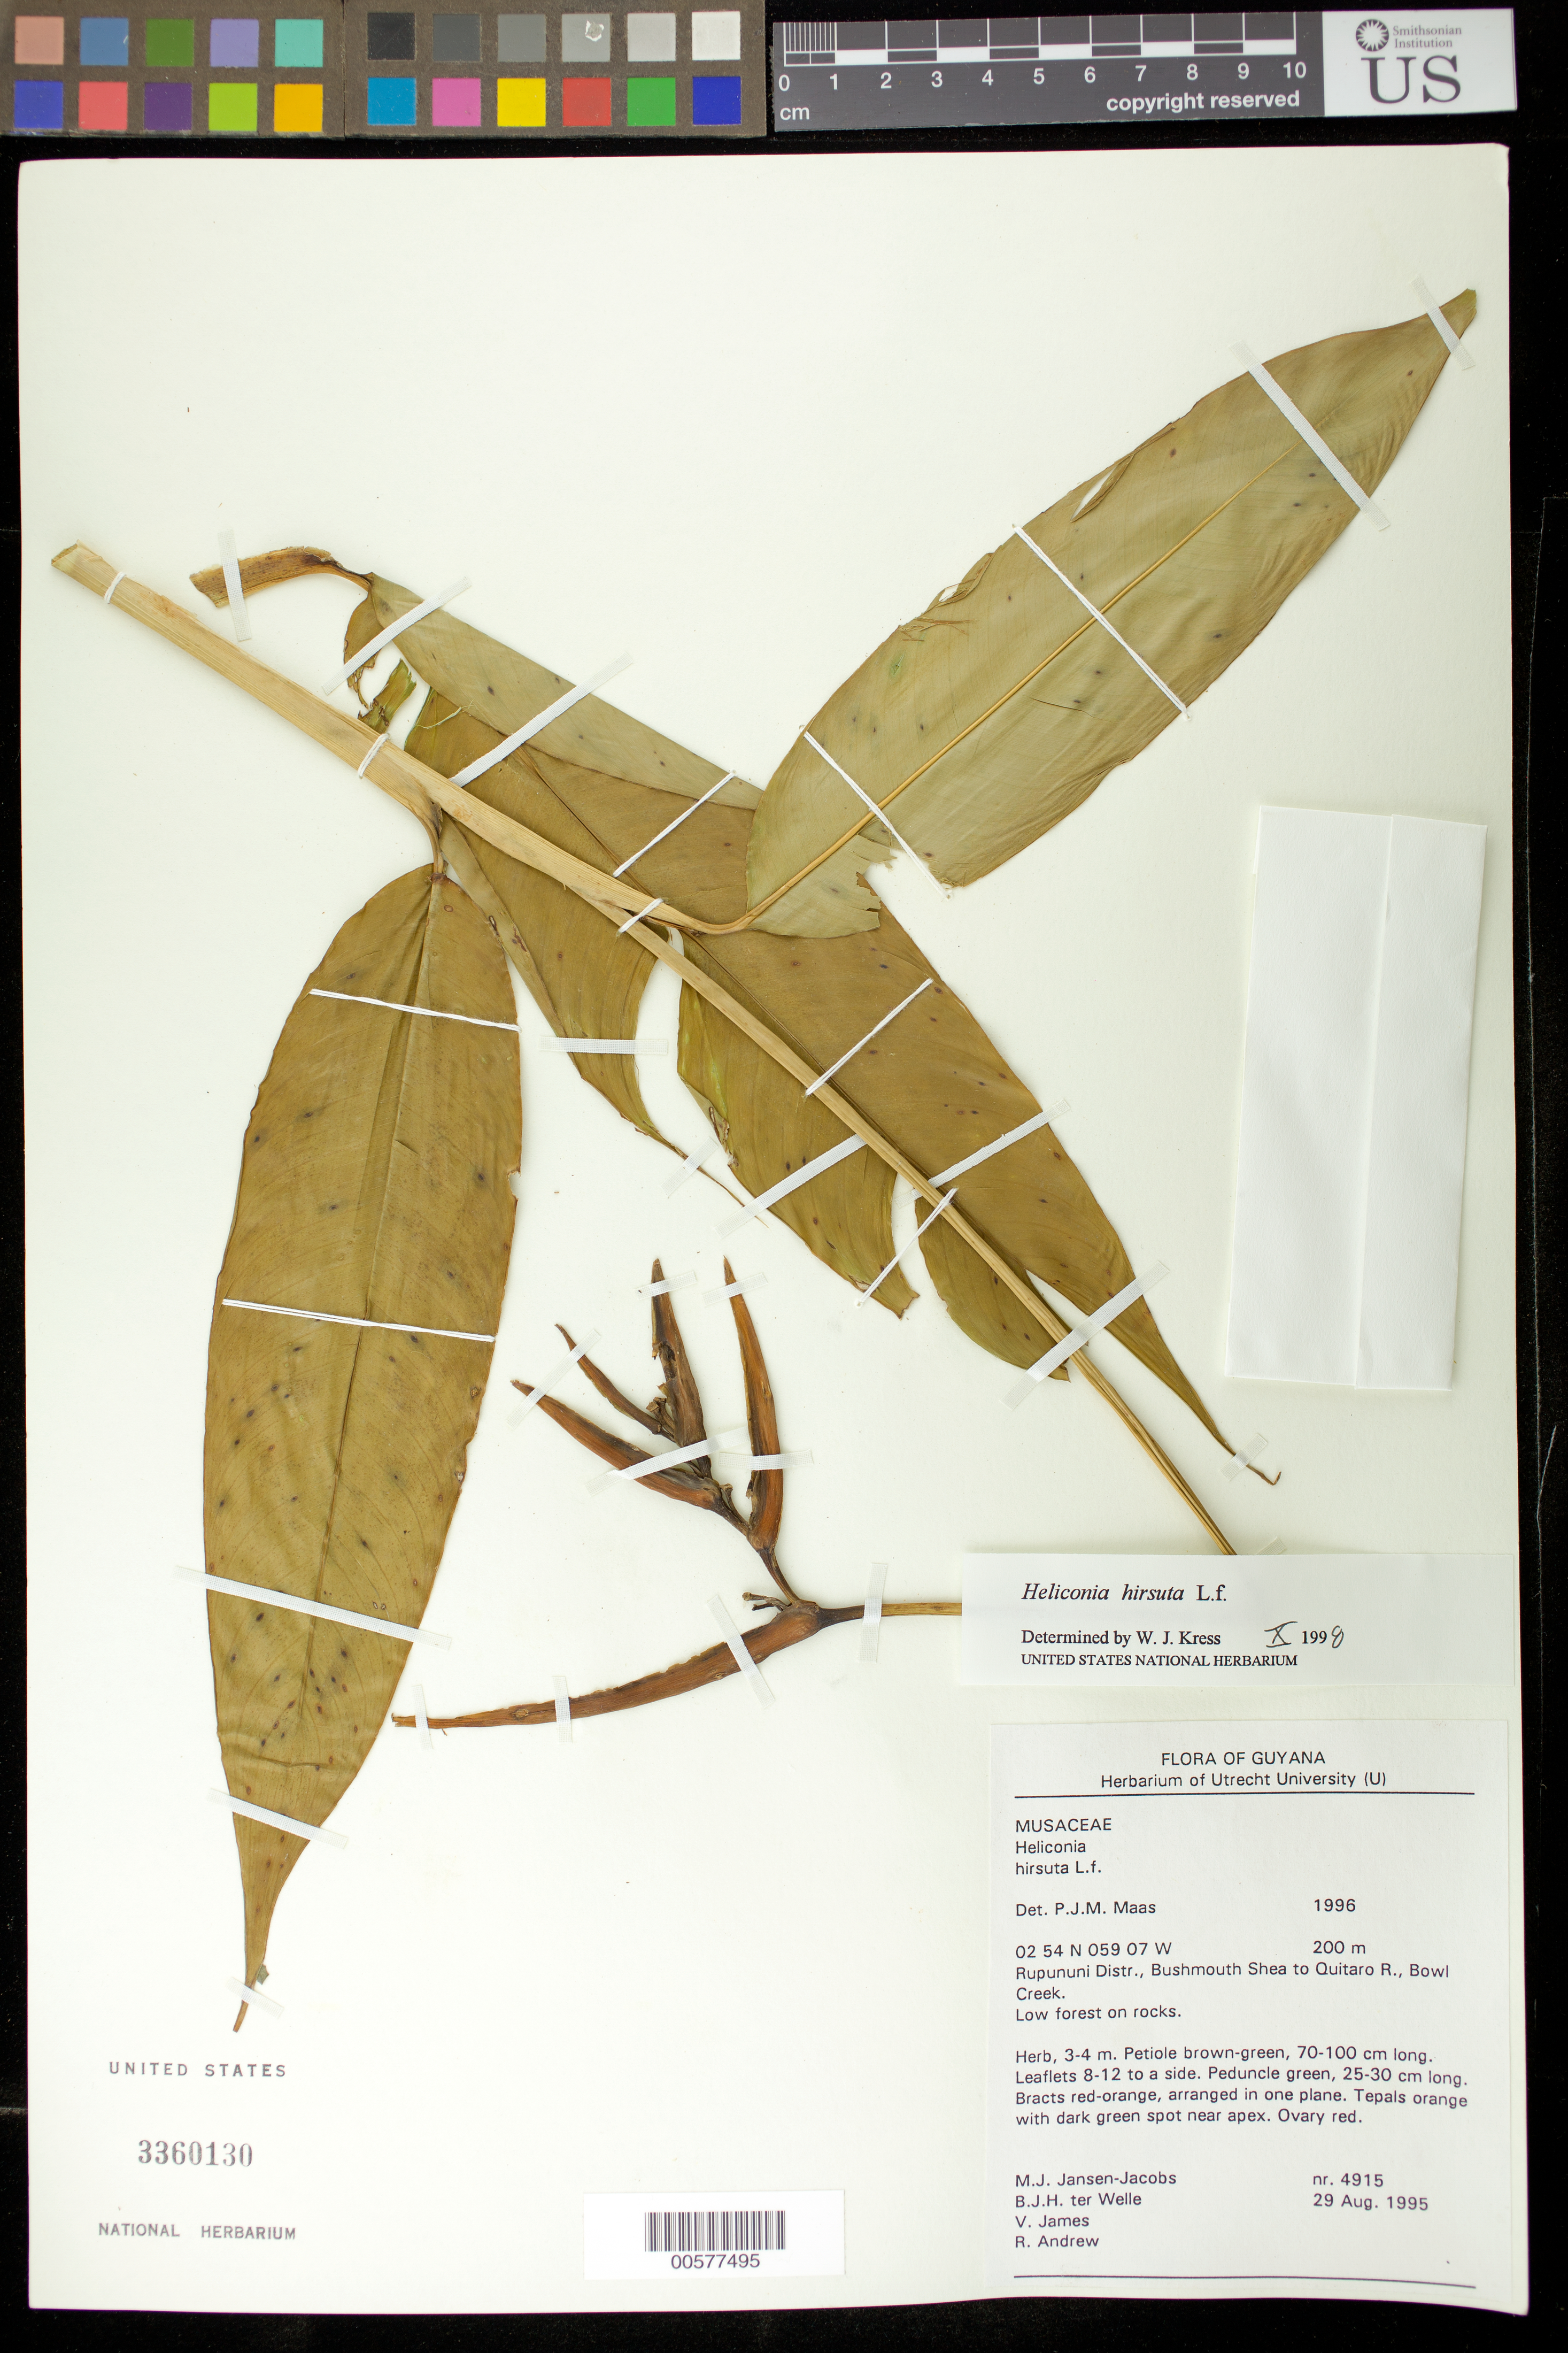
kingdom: Plantae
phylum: Tracheophyta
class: Liliopsida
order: Zingiberales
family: Heliconiaceae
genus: Heliconia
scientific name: Heliconia hirsuta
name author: L. f.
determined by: Kress, W. J., (US), Smithsonian Institution - National Museum of Natural History (UNITED STATES)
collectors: M. J. Jansen-Jacobs, B. Welle, V. James & R. Andrew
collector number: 4915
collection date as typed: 29-Aug-95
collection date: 1995-08-29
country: Guyana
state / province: U. Takutu-U. Essequibo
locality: Bowl Creek, Bushmouth, Shea to Quitaro River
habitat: Low forest on rocks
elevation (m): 200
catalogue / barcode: US 3360130